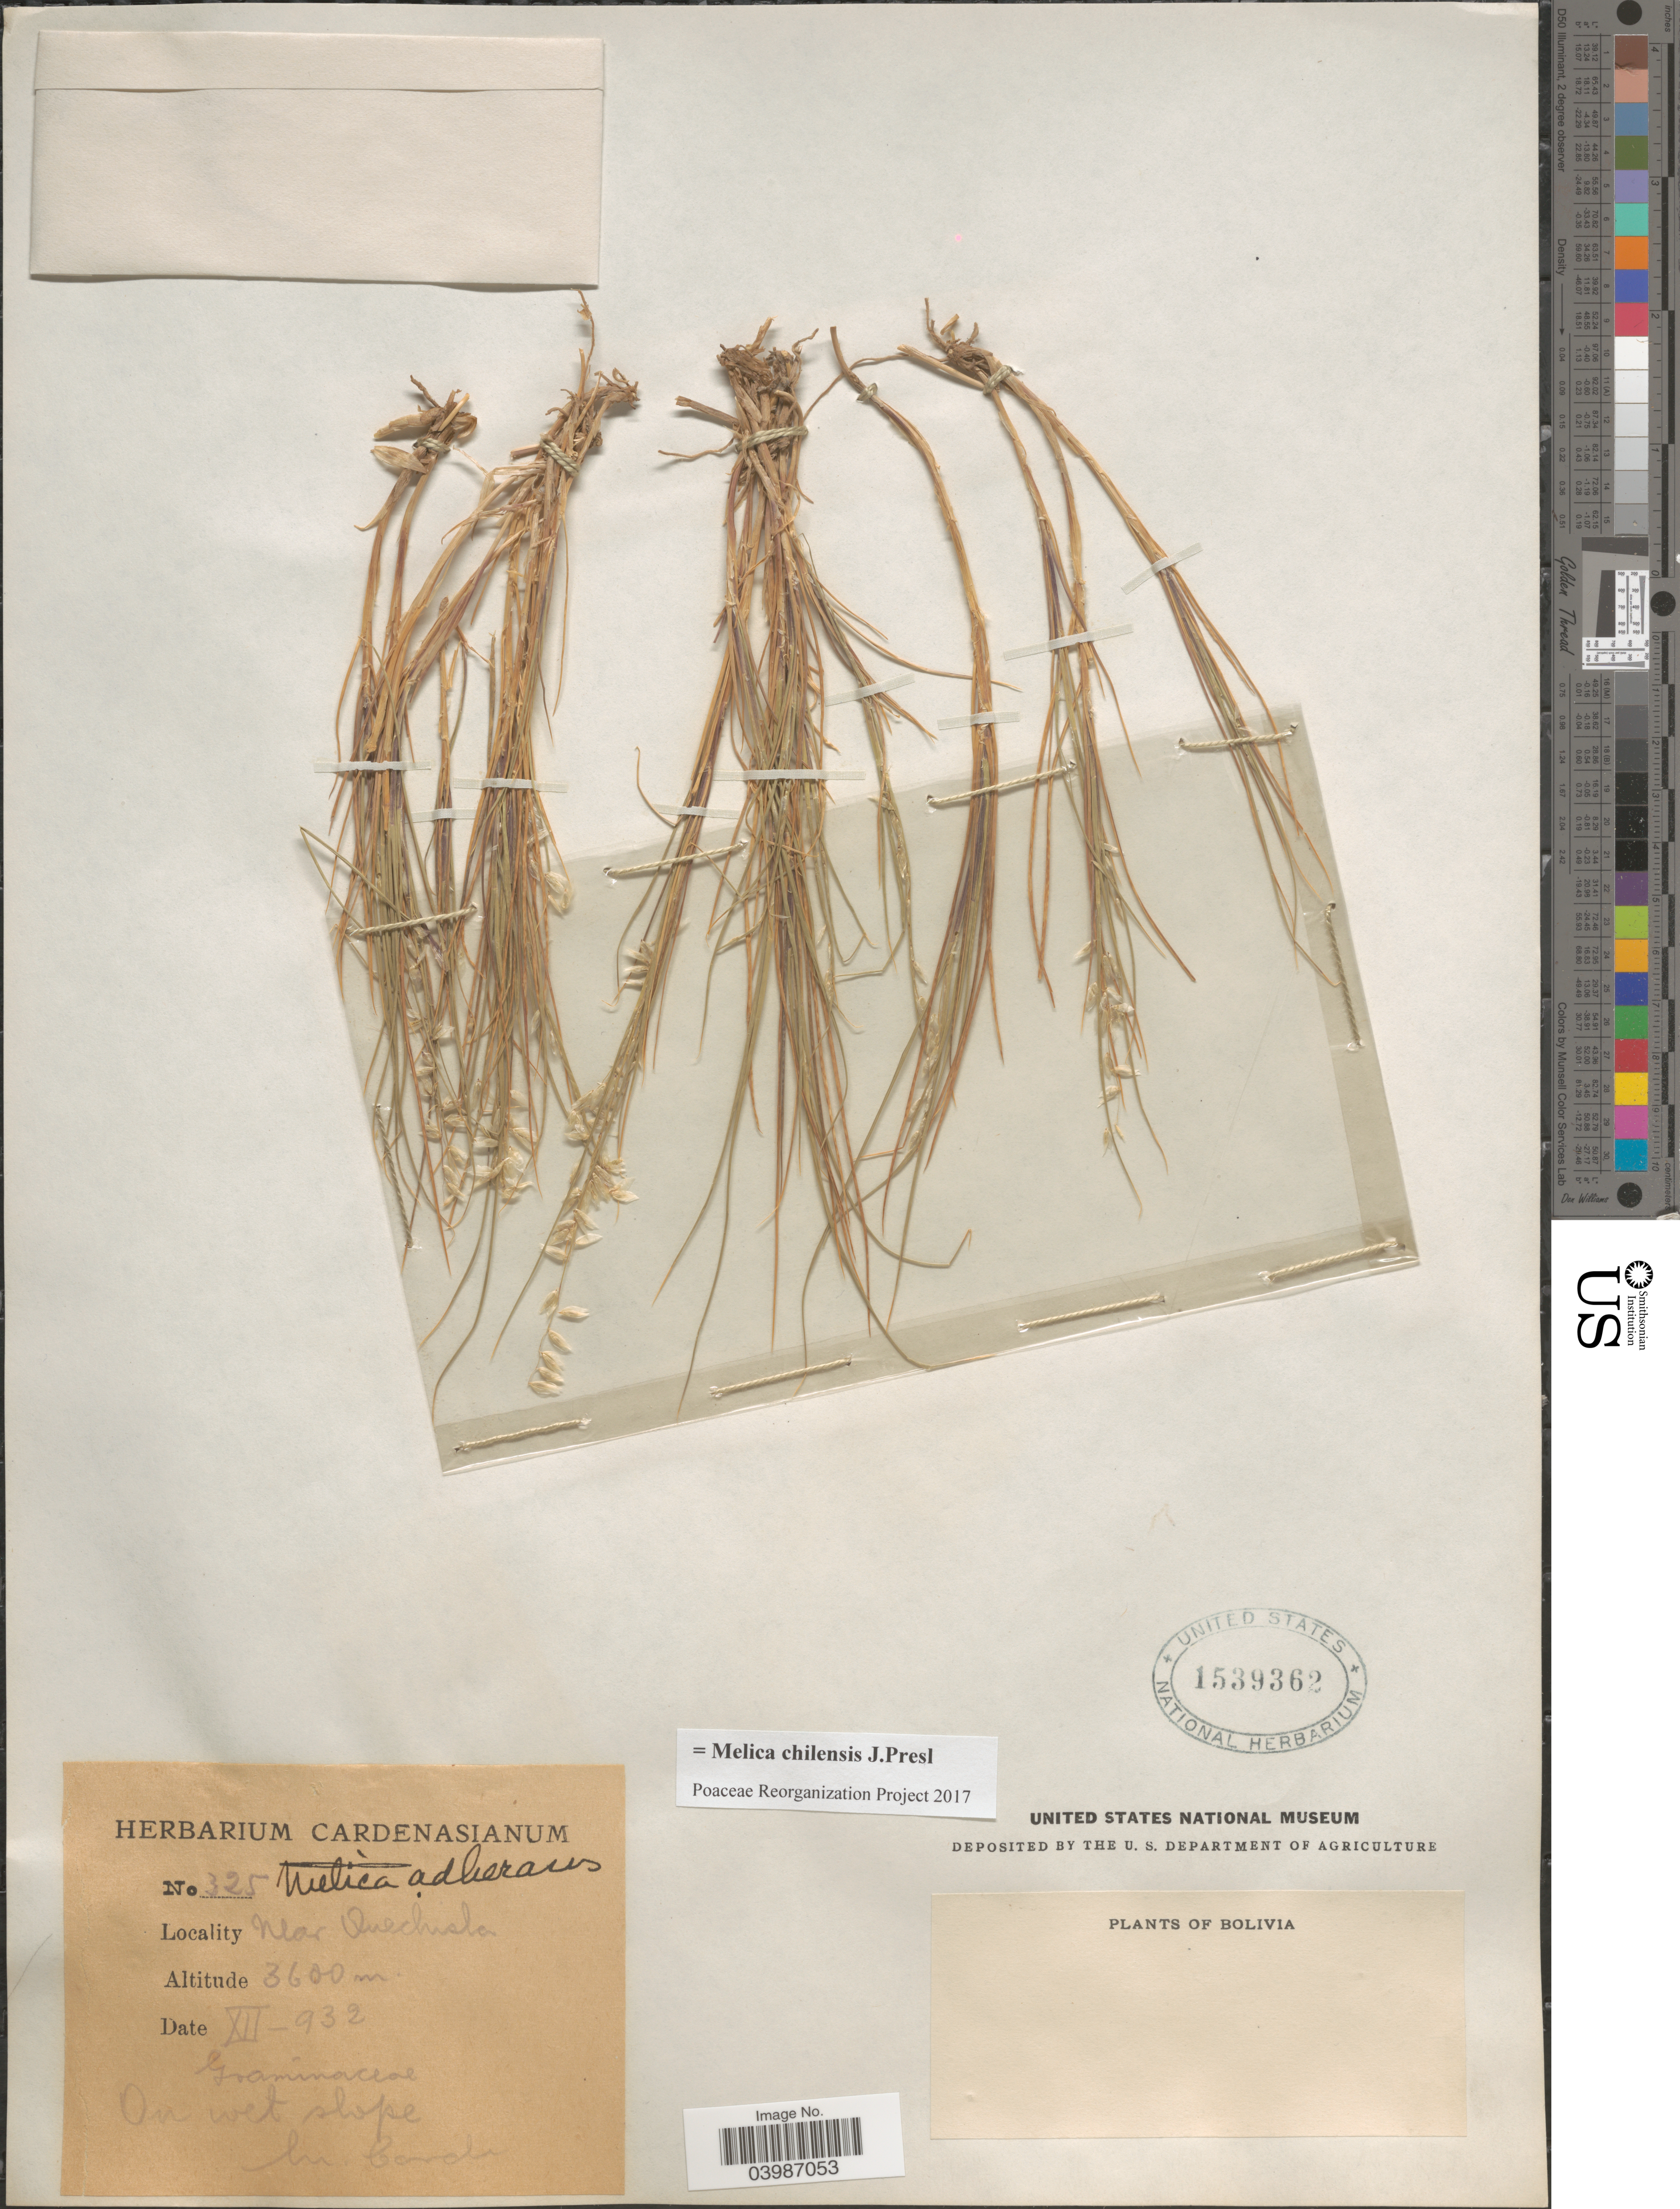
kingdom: Plantae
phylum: Tracheophyta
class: Liliopsida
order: Poales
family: Poaceae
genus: Melica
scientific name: Melica chilensis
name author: J. Presl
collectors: M. Cárdenas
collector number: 325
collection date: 1932-12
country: Bolivia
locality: Near Quechisla.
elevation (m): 3600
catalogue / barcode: US 1539362